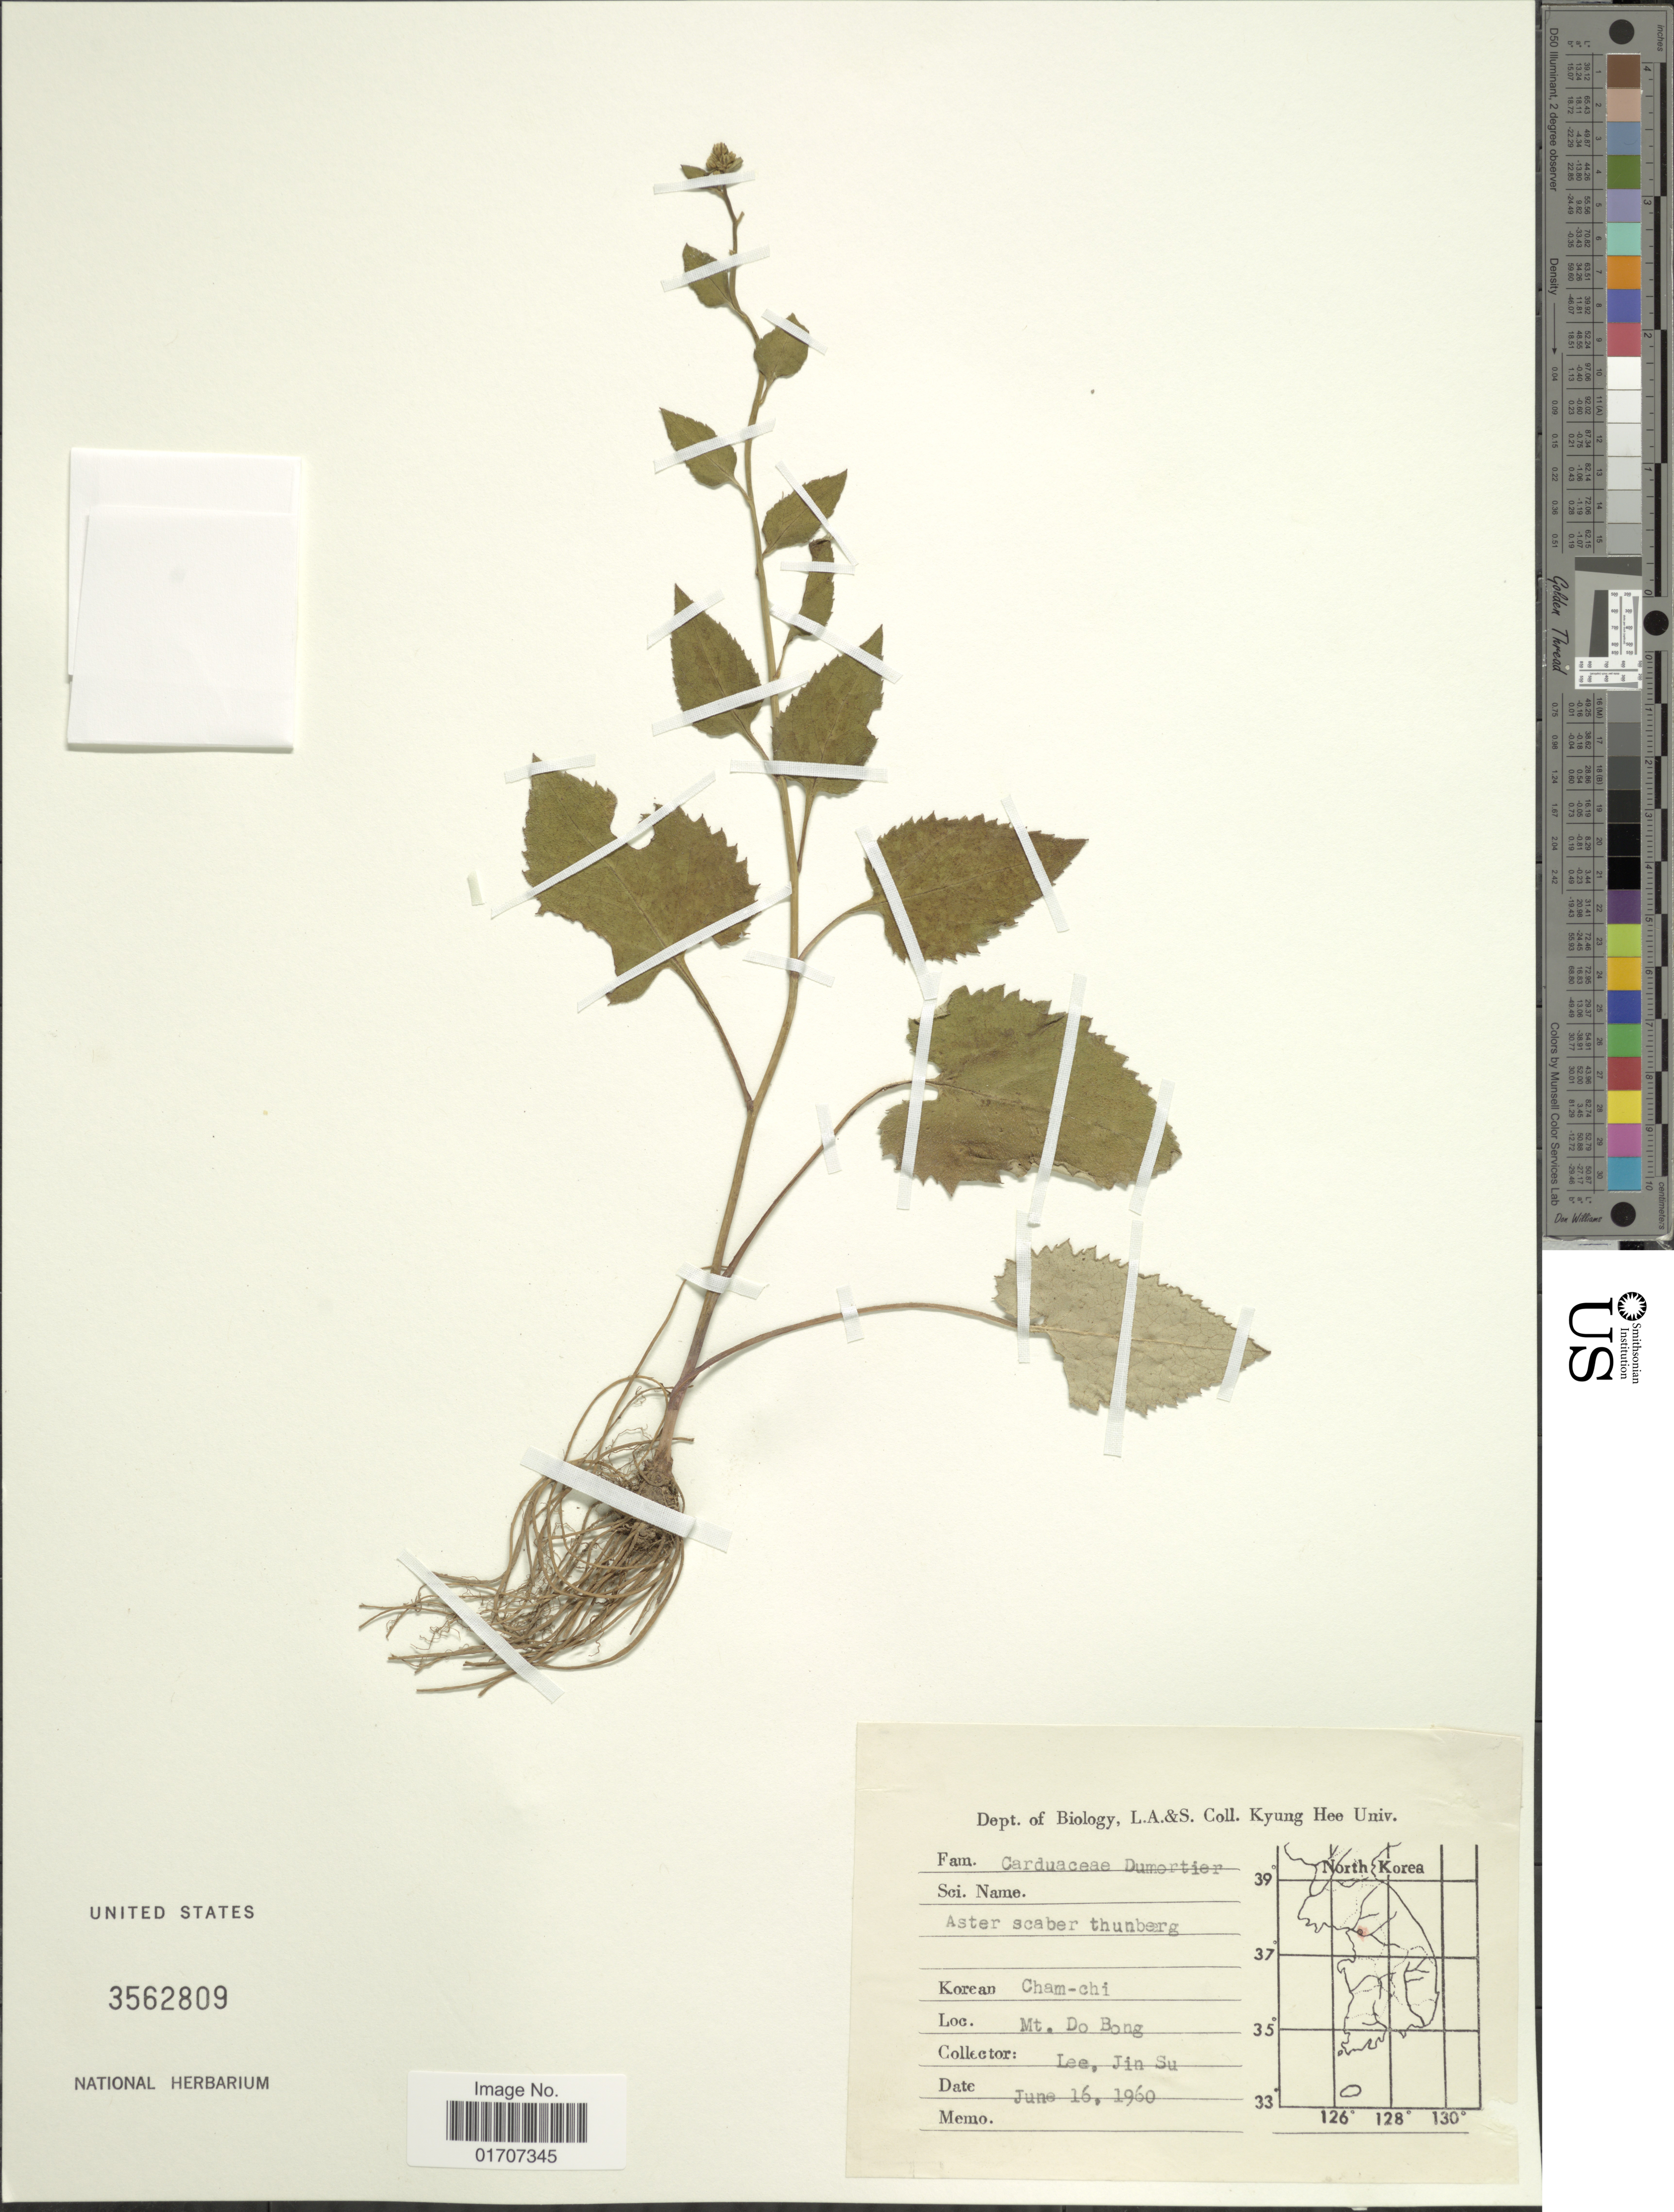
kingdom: Plantae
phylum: Tracheophyta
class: Magnoliopsida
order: Asterales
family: Asteraceae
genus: Doellingeria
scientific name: Doellingeria scabra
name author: (Thunb.) Nees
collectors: J. Lee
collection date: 1960-06-16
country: South Korea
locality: Mt. Do Bong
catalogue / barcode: US 3562809